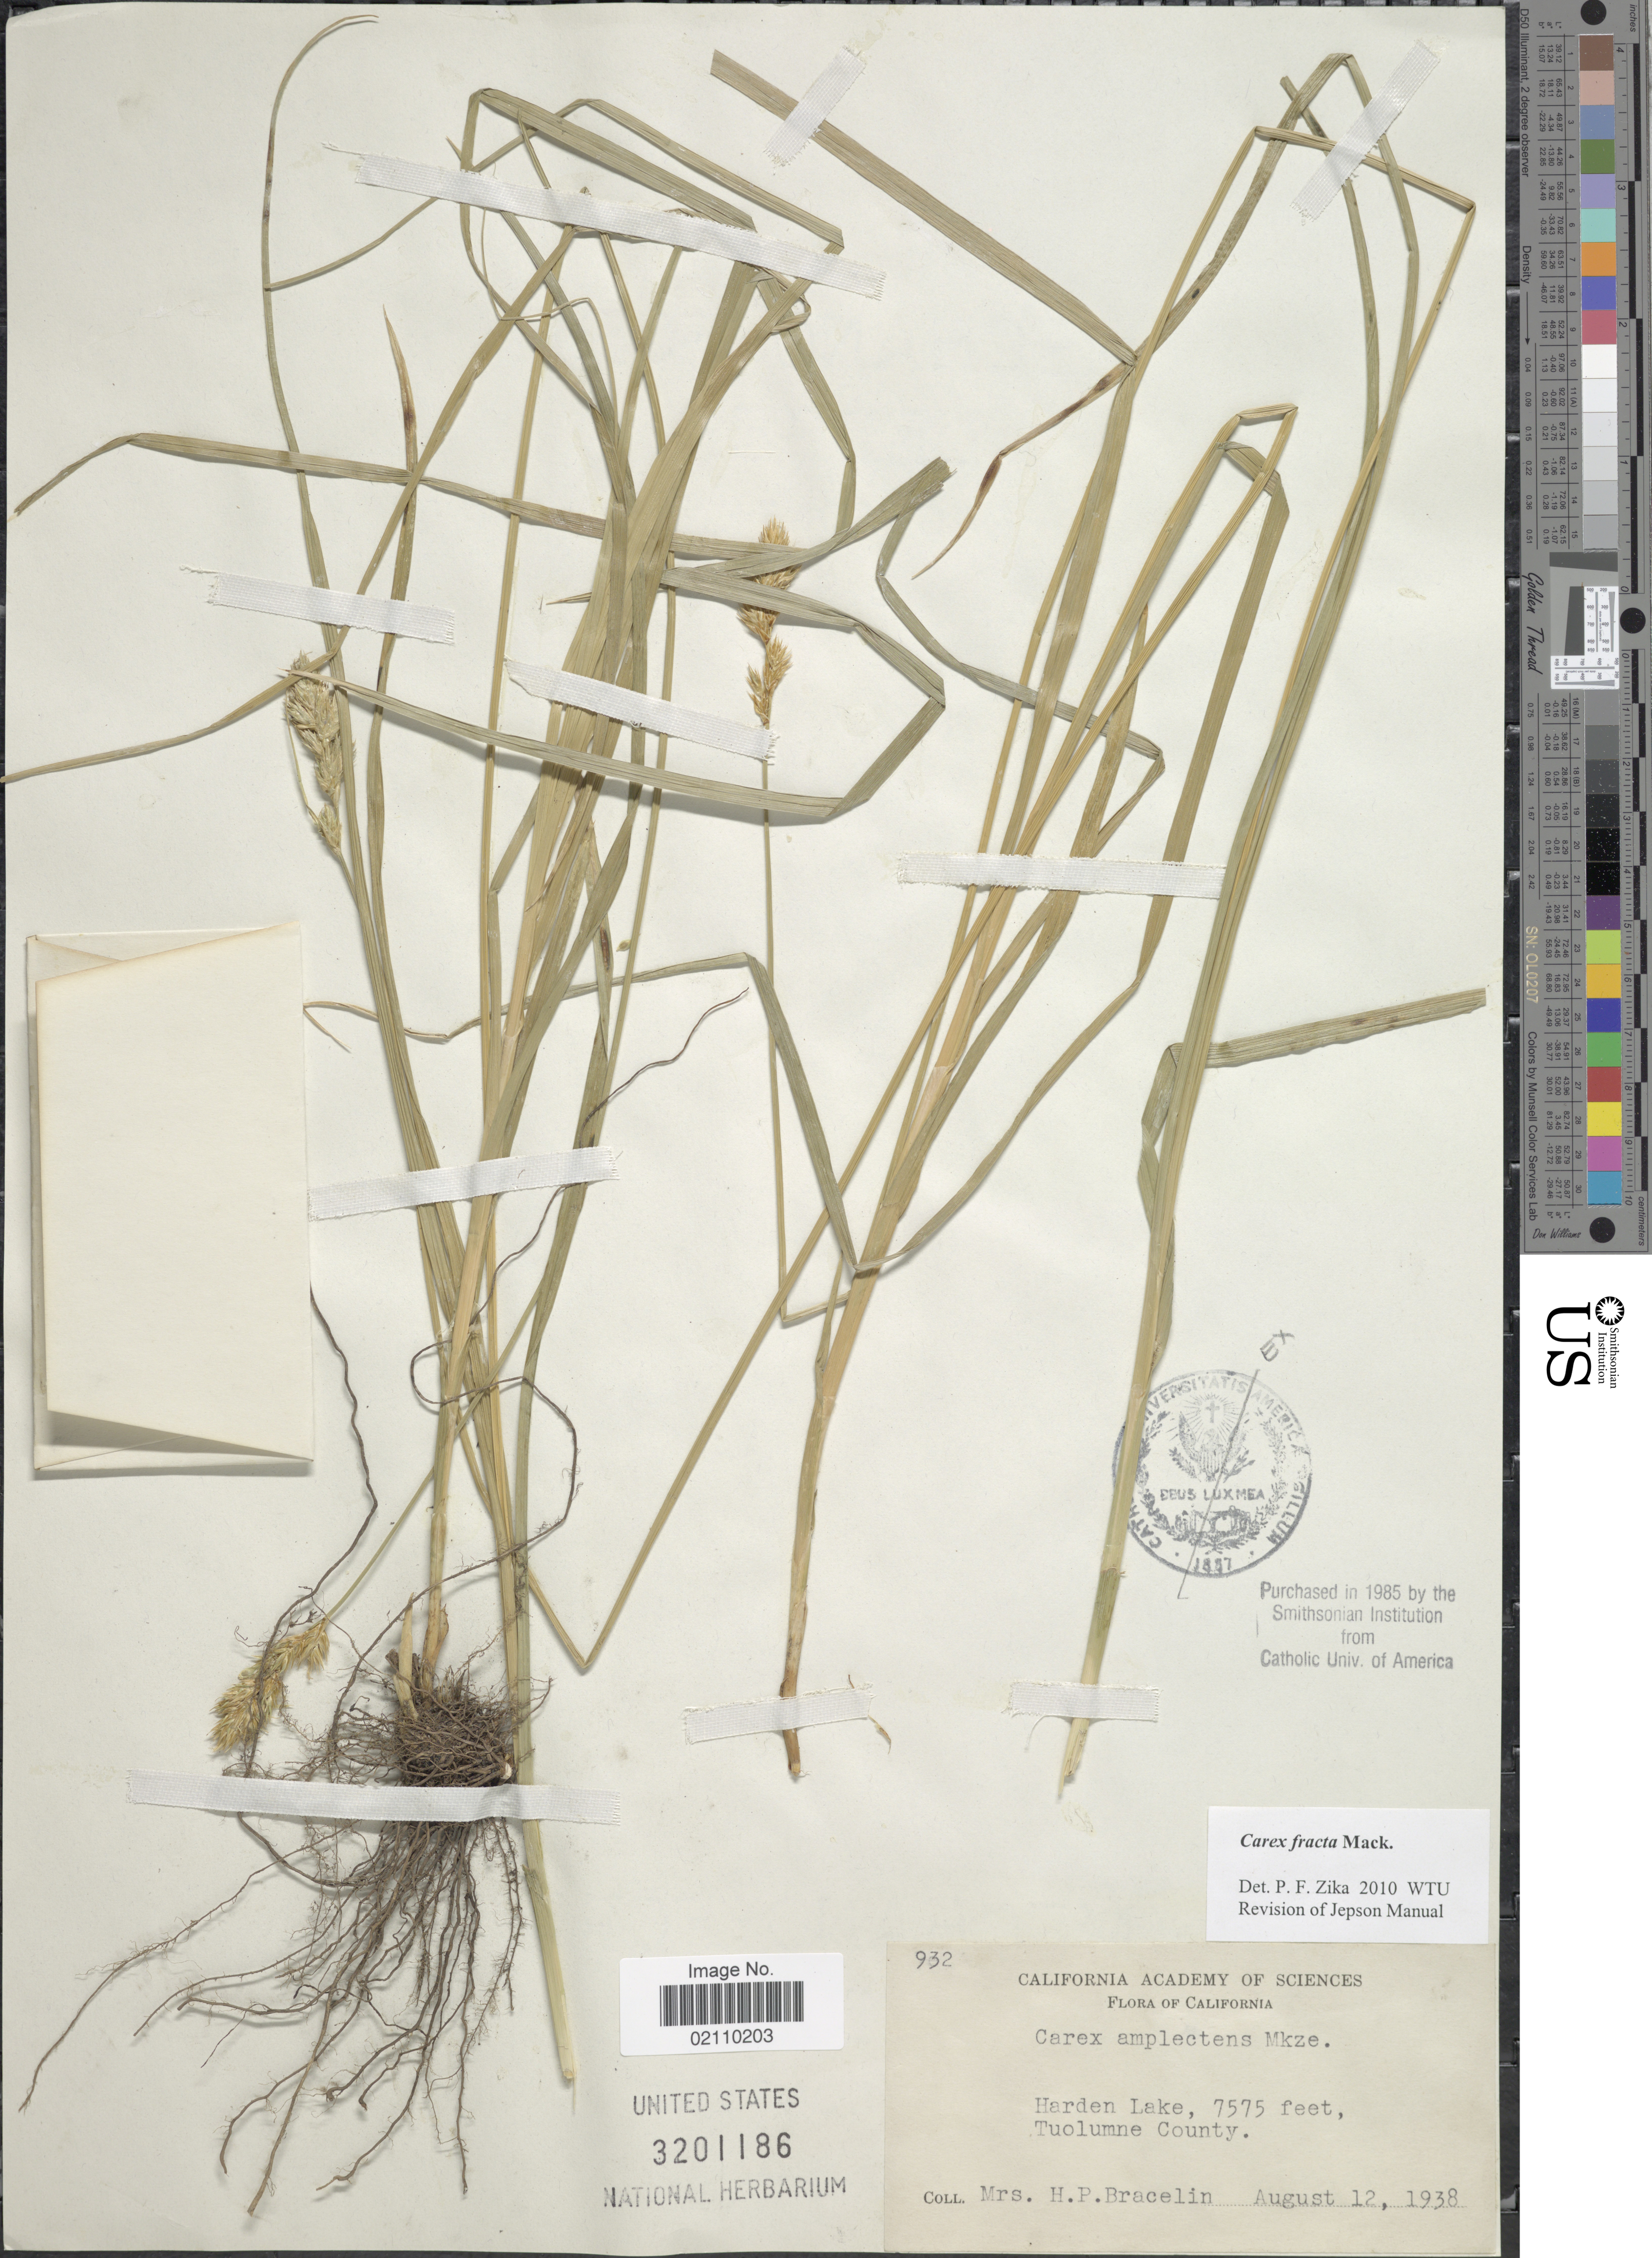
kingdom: Plantae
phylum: Tracheophyta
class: Liliopsida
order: Poales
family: Cyperaceae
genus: Carex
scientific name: Carex fracta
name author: Mack.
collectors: H. Bracelin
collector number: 932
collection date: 1938-08-12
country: United States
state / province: California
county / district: Tuolumne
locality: Harden Lake, Tuolumne County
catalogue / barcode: US 3201186